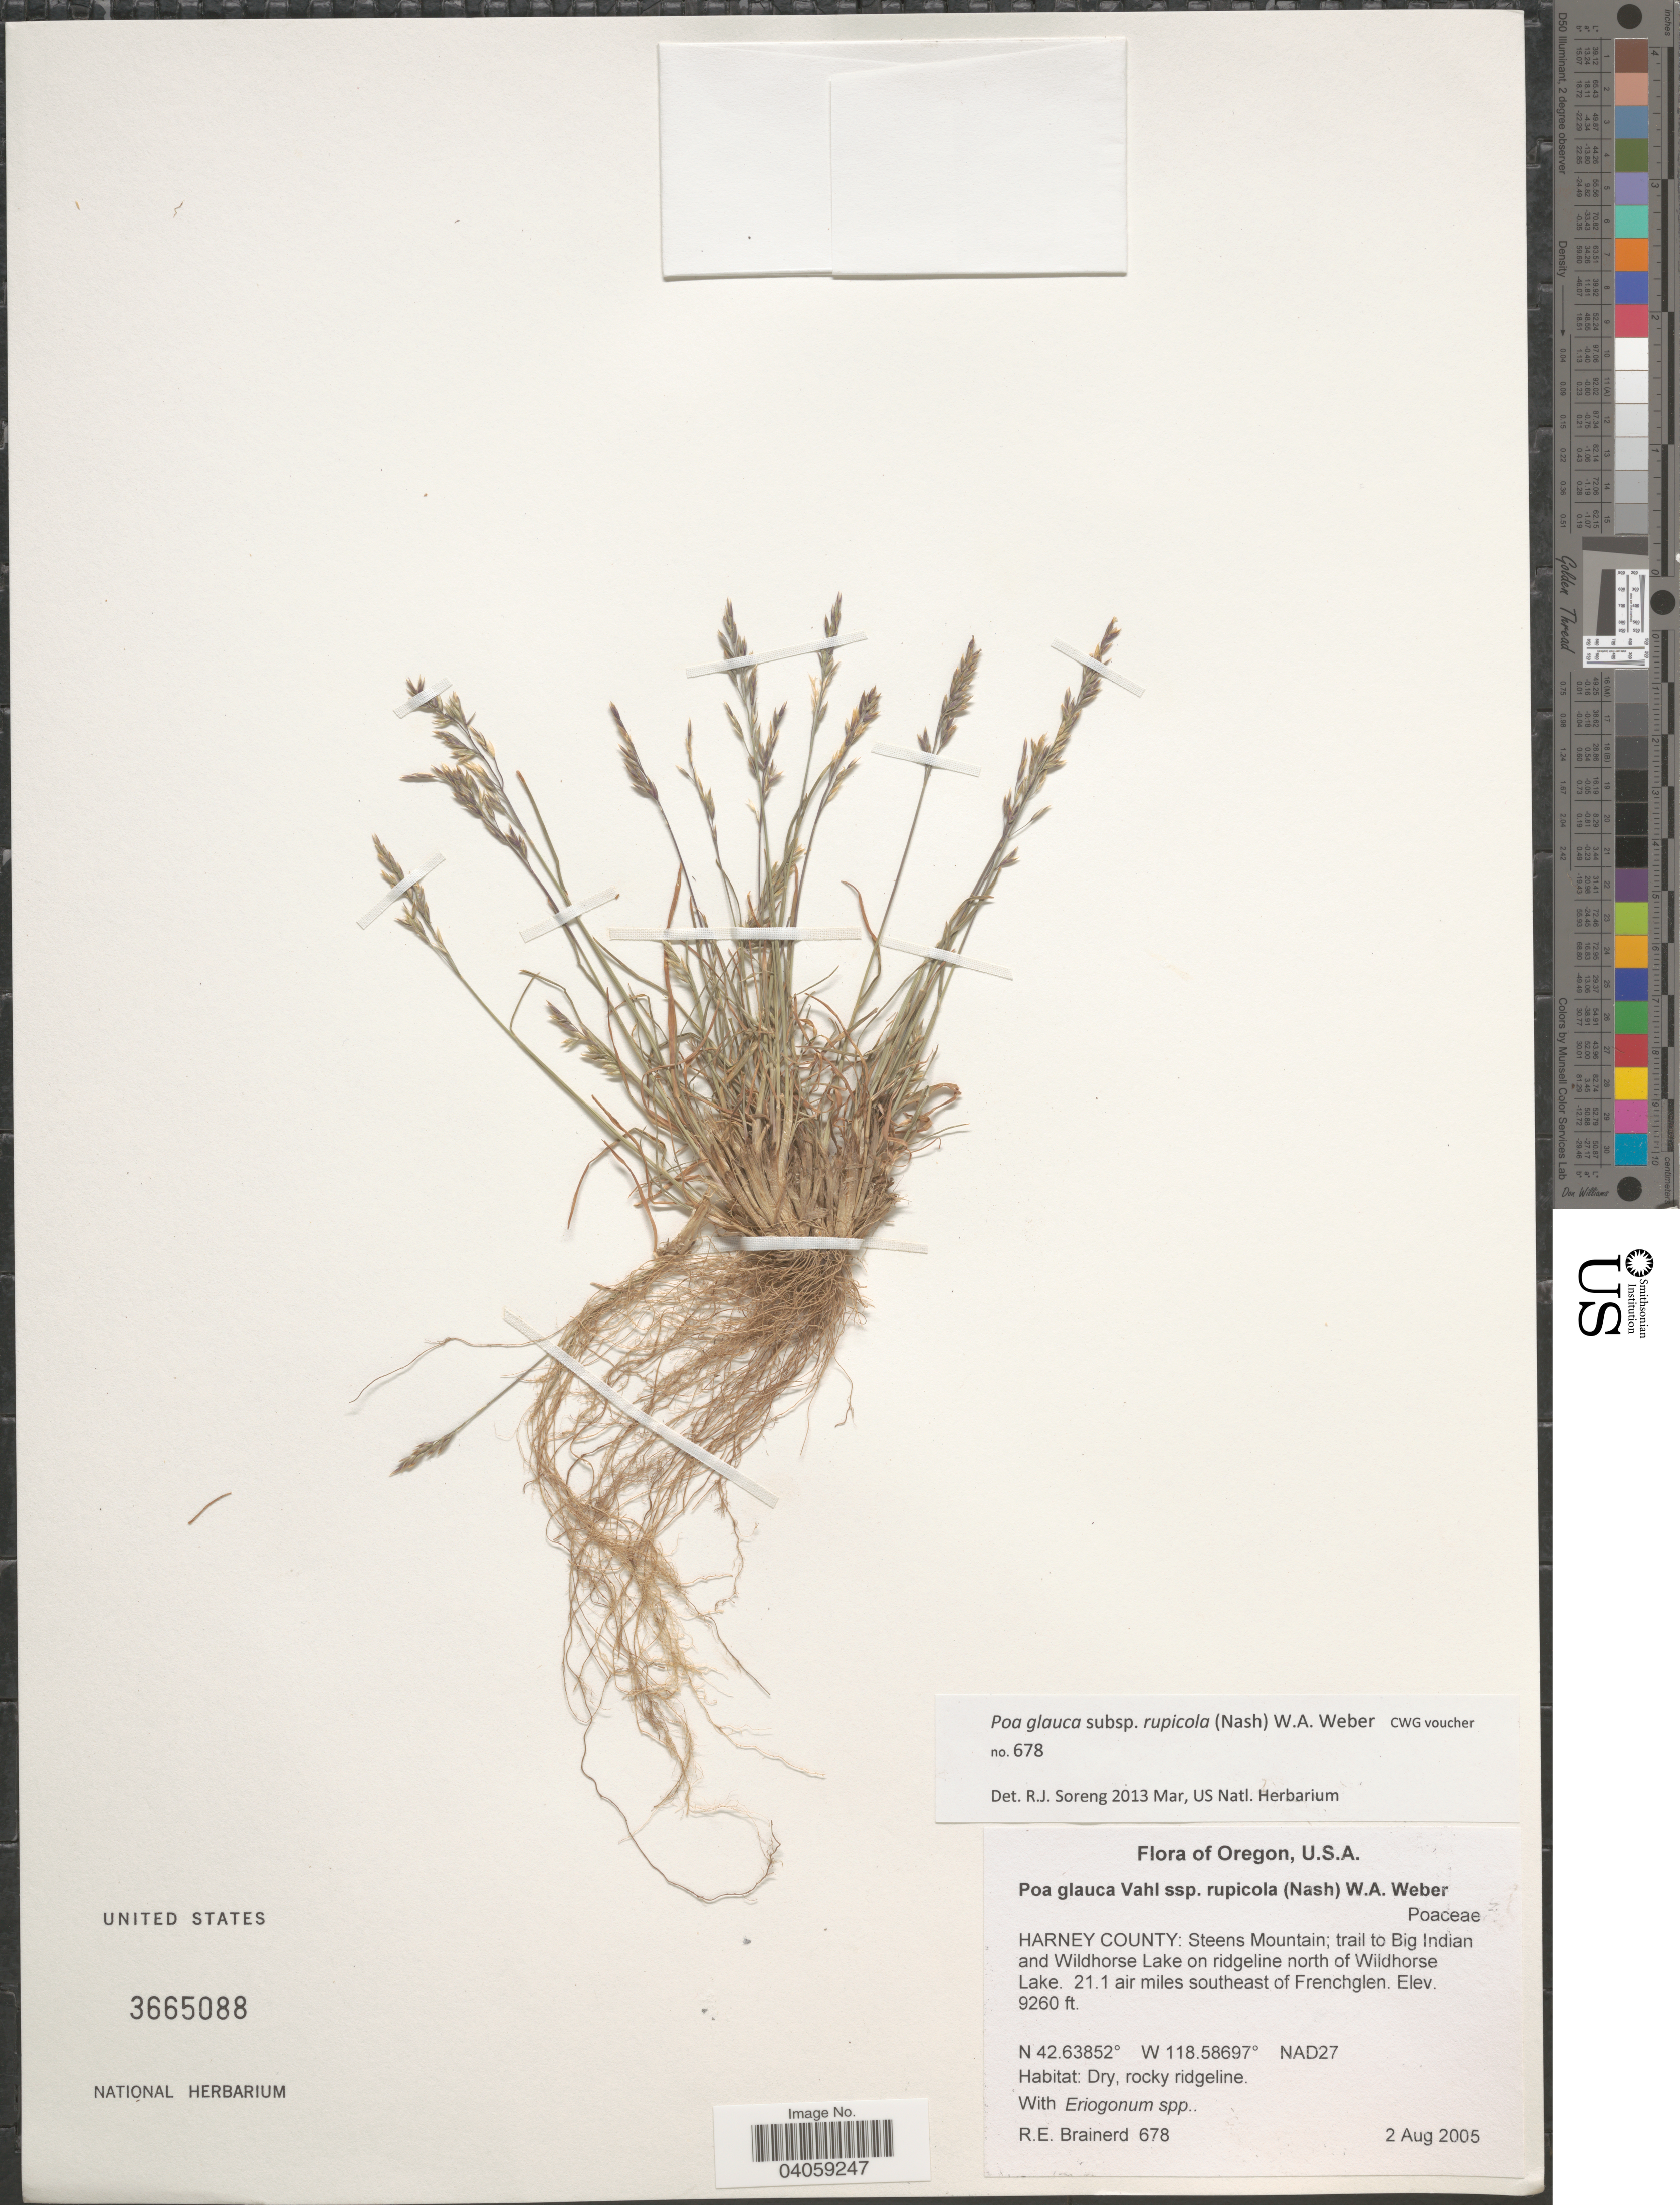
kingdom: Plantae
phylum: Tracheophyta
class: Liliopsida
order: Poales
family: Poaceae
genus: Poa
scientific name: Poa glauca subsp. rupicola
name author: (Nash) W.A. Weber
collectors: R. Brainerd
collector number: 678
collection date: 2005-08-02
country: United States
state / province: Oregon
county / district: Harney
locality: Harney County: Steens Mountain; trail to Big Indian and Wildhorse Lake on ridgeline north of Wildhorse Lake. 21.1 air miles southeast of Frenchglen. NAD27.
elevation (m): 2822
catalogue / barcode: US 3665088